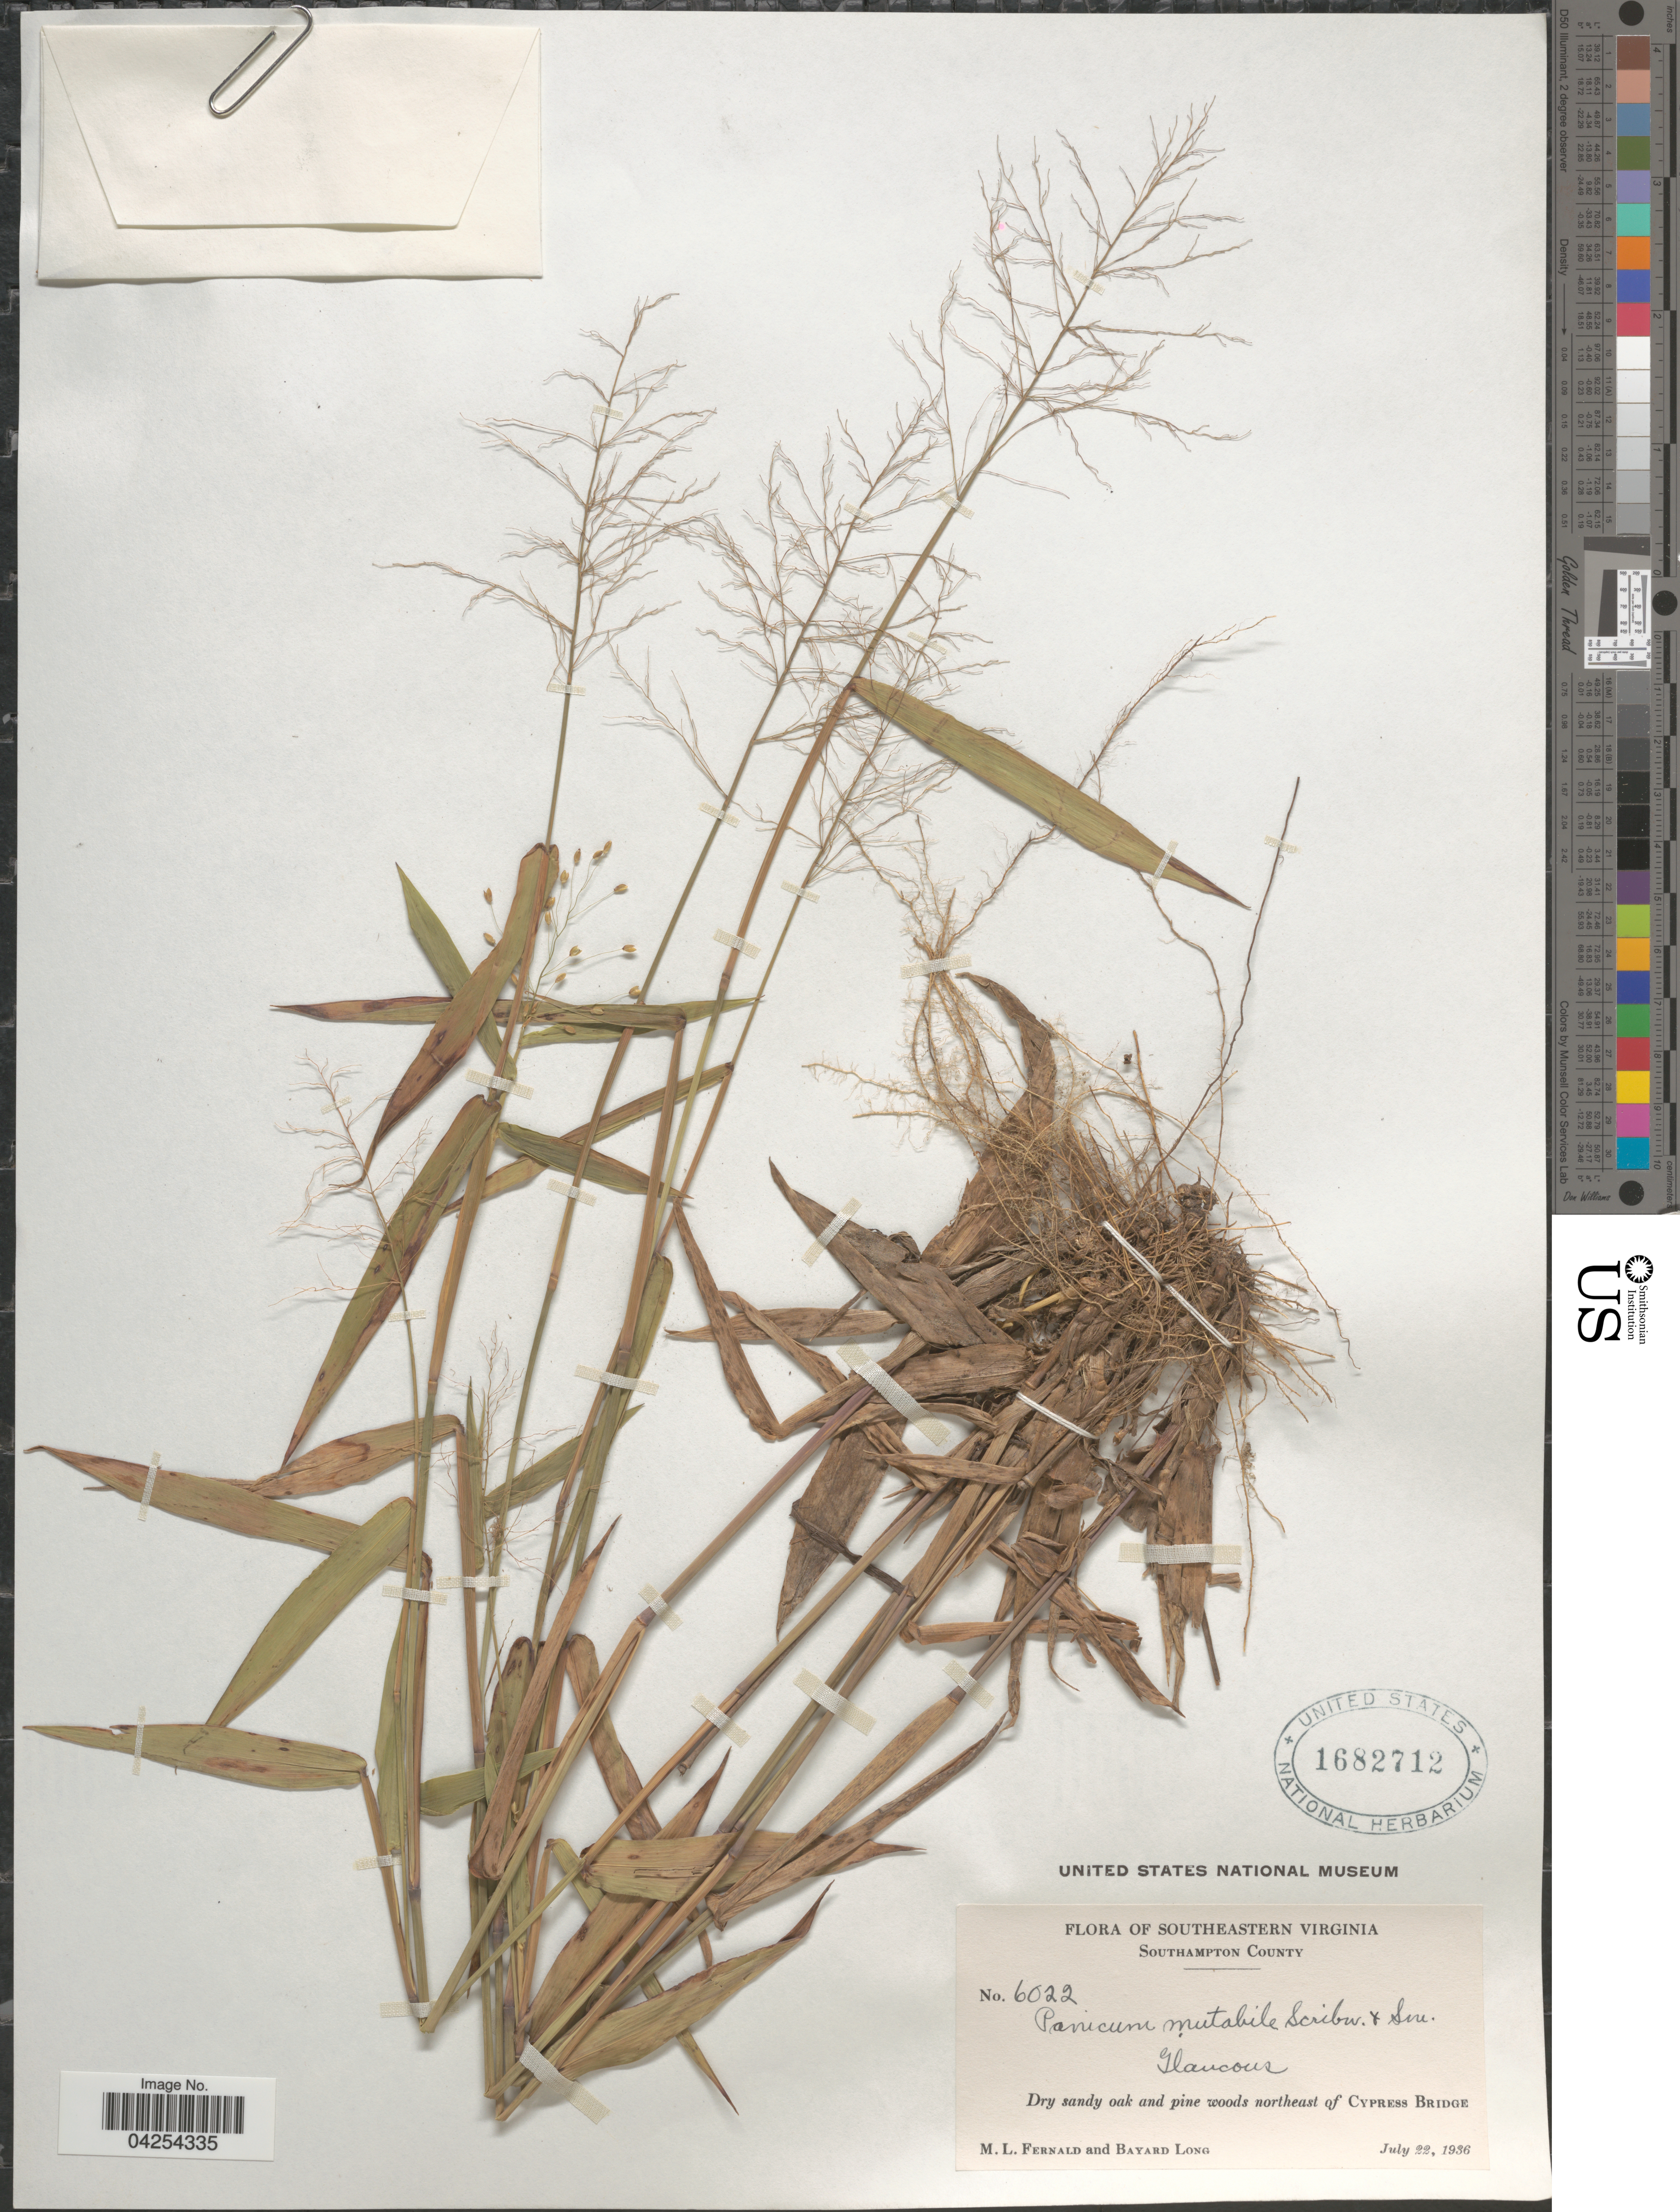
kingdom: Plantae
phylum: Tracheophyta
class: Liliopsida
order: Poales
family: Poaceae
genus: Dichanthelium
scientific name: Dichanthelium commutatum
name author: (Schult.) Gould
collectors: M. L. Fernald & B. Long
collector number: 6022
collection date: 1936-07-22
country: United States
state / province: Virginia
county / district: Southampton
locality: Southeastern Virginia. Southampton County. Dry sandy oak and pine woods northeast of Cypress Bridge.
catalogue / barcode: US 1682712